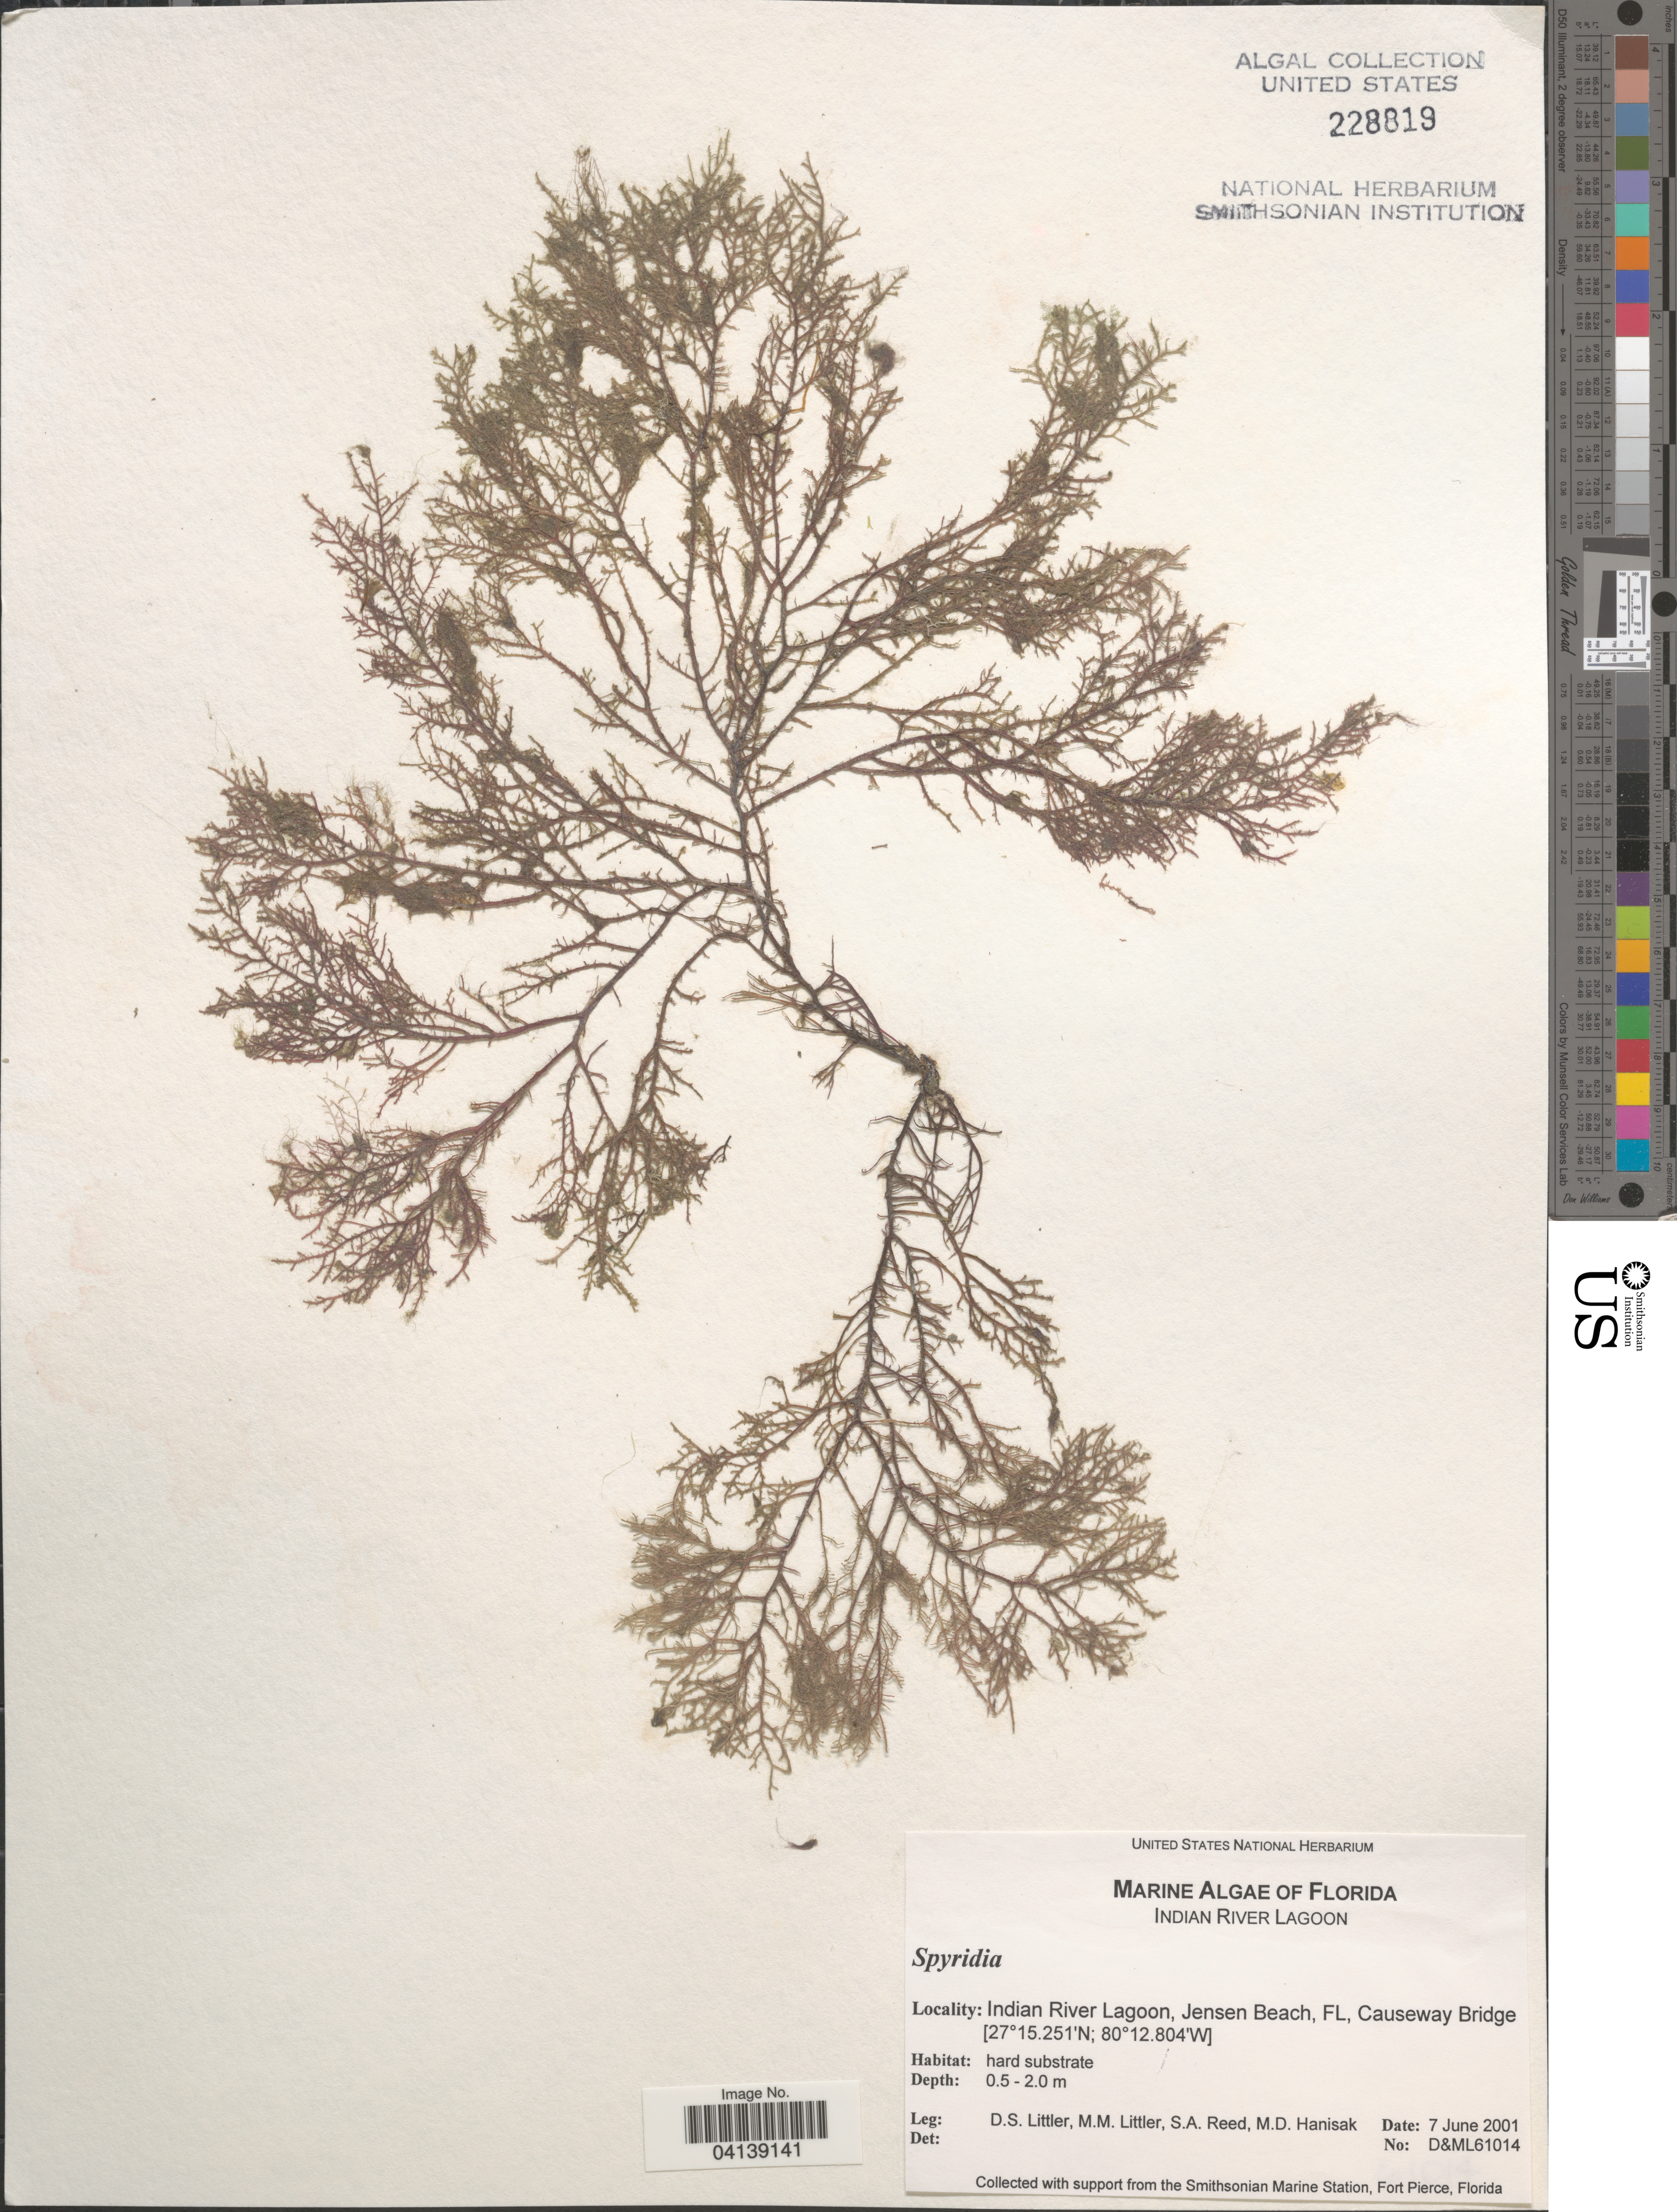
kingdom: Plantae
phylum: Rhodophyta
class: Florideophyceae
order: Ceramiales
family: Spyridiaceae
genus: Spyridia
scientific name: Spyridia sp.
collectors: D. S. Littler, S. Reed & M. Hanisak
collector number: D&ML61014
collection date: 2001-06-07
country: United States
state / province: Florida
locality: Indian River Lagoon, Jensen Beach, Causeway Bridge.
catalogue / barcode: US 228819